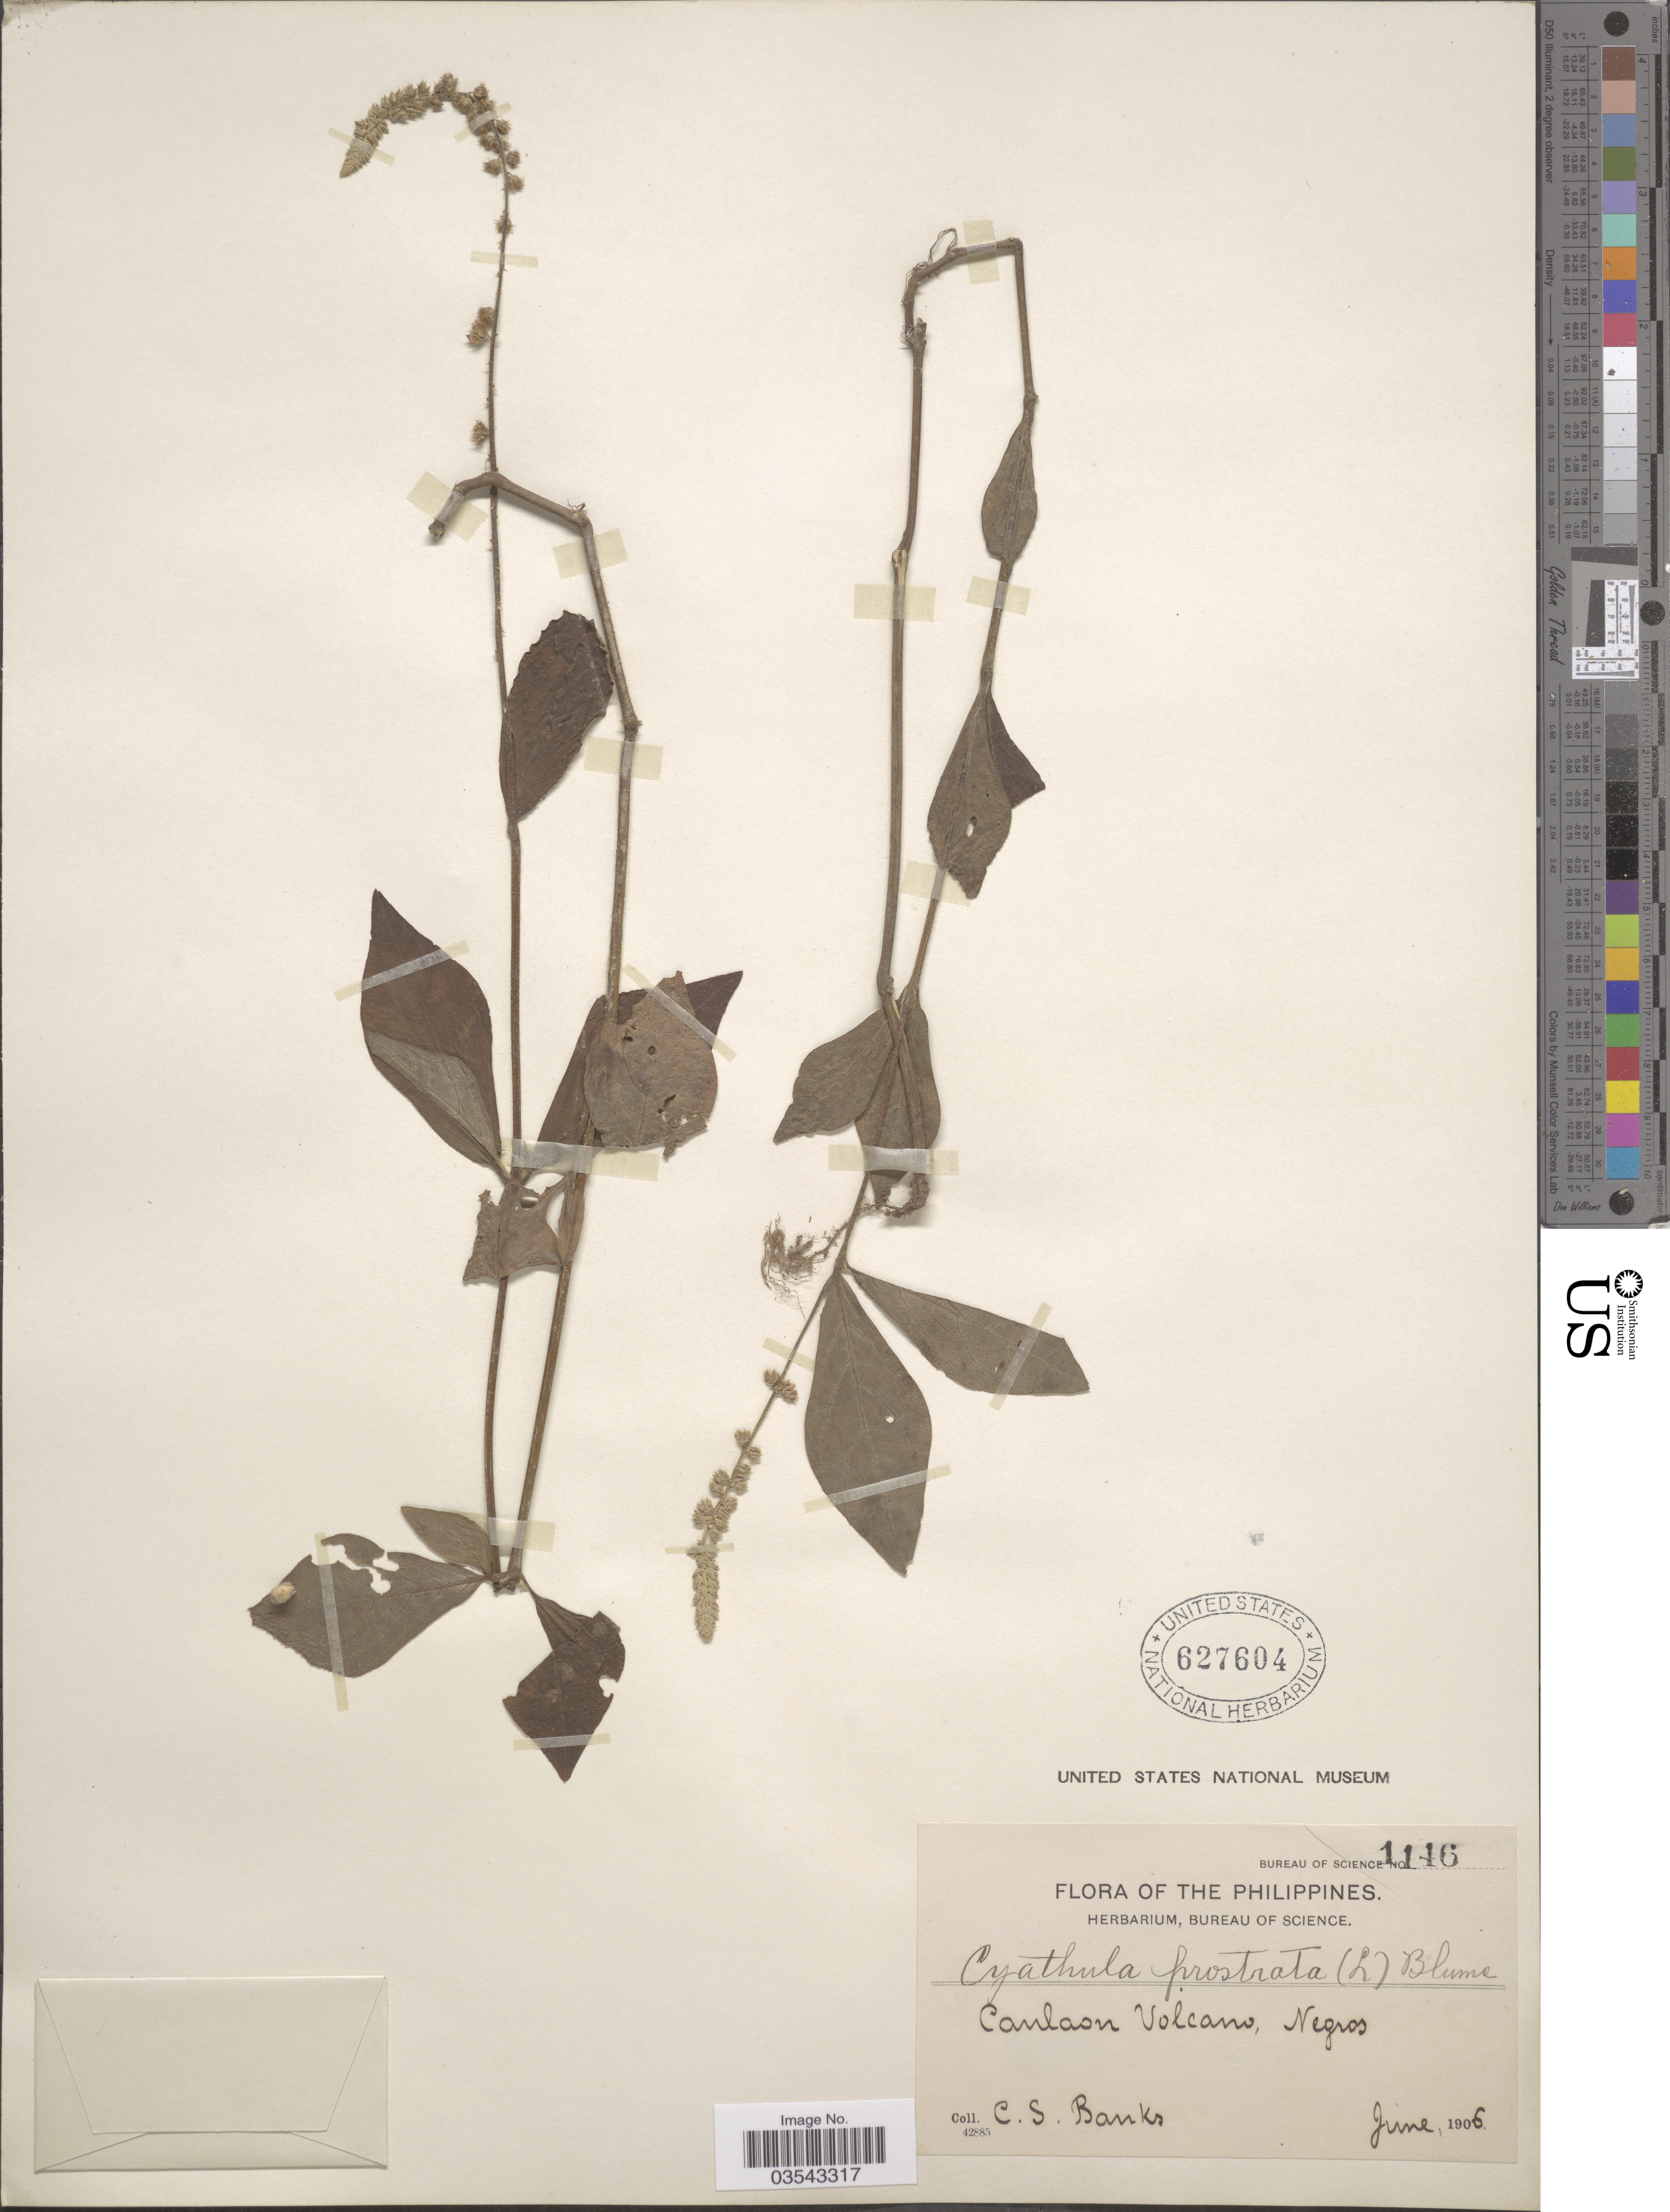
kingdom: Plantae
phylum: Tracheophyta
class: Magnoliopsida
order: Caryophyllales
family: Amaranthaceae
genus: Cyathula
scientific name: Cyathula prostrata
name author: (L.) Blume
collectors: C. Banks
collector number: Bureau of Science 1146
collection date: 1906-06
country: Philippines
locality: Canalaon Volcano, Negros.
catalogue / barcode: US 627604